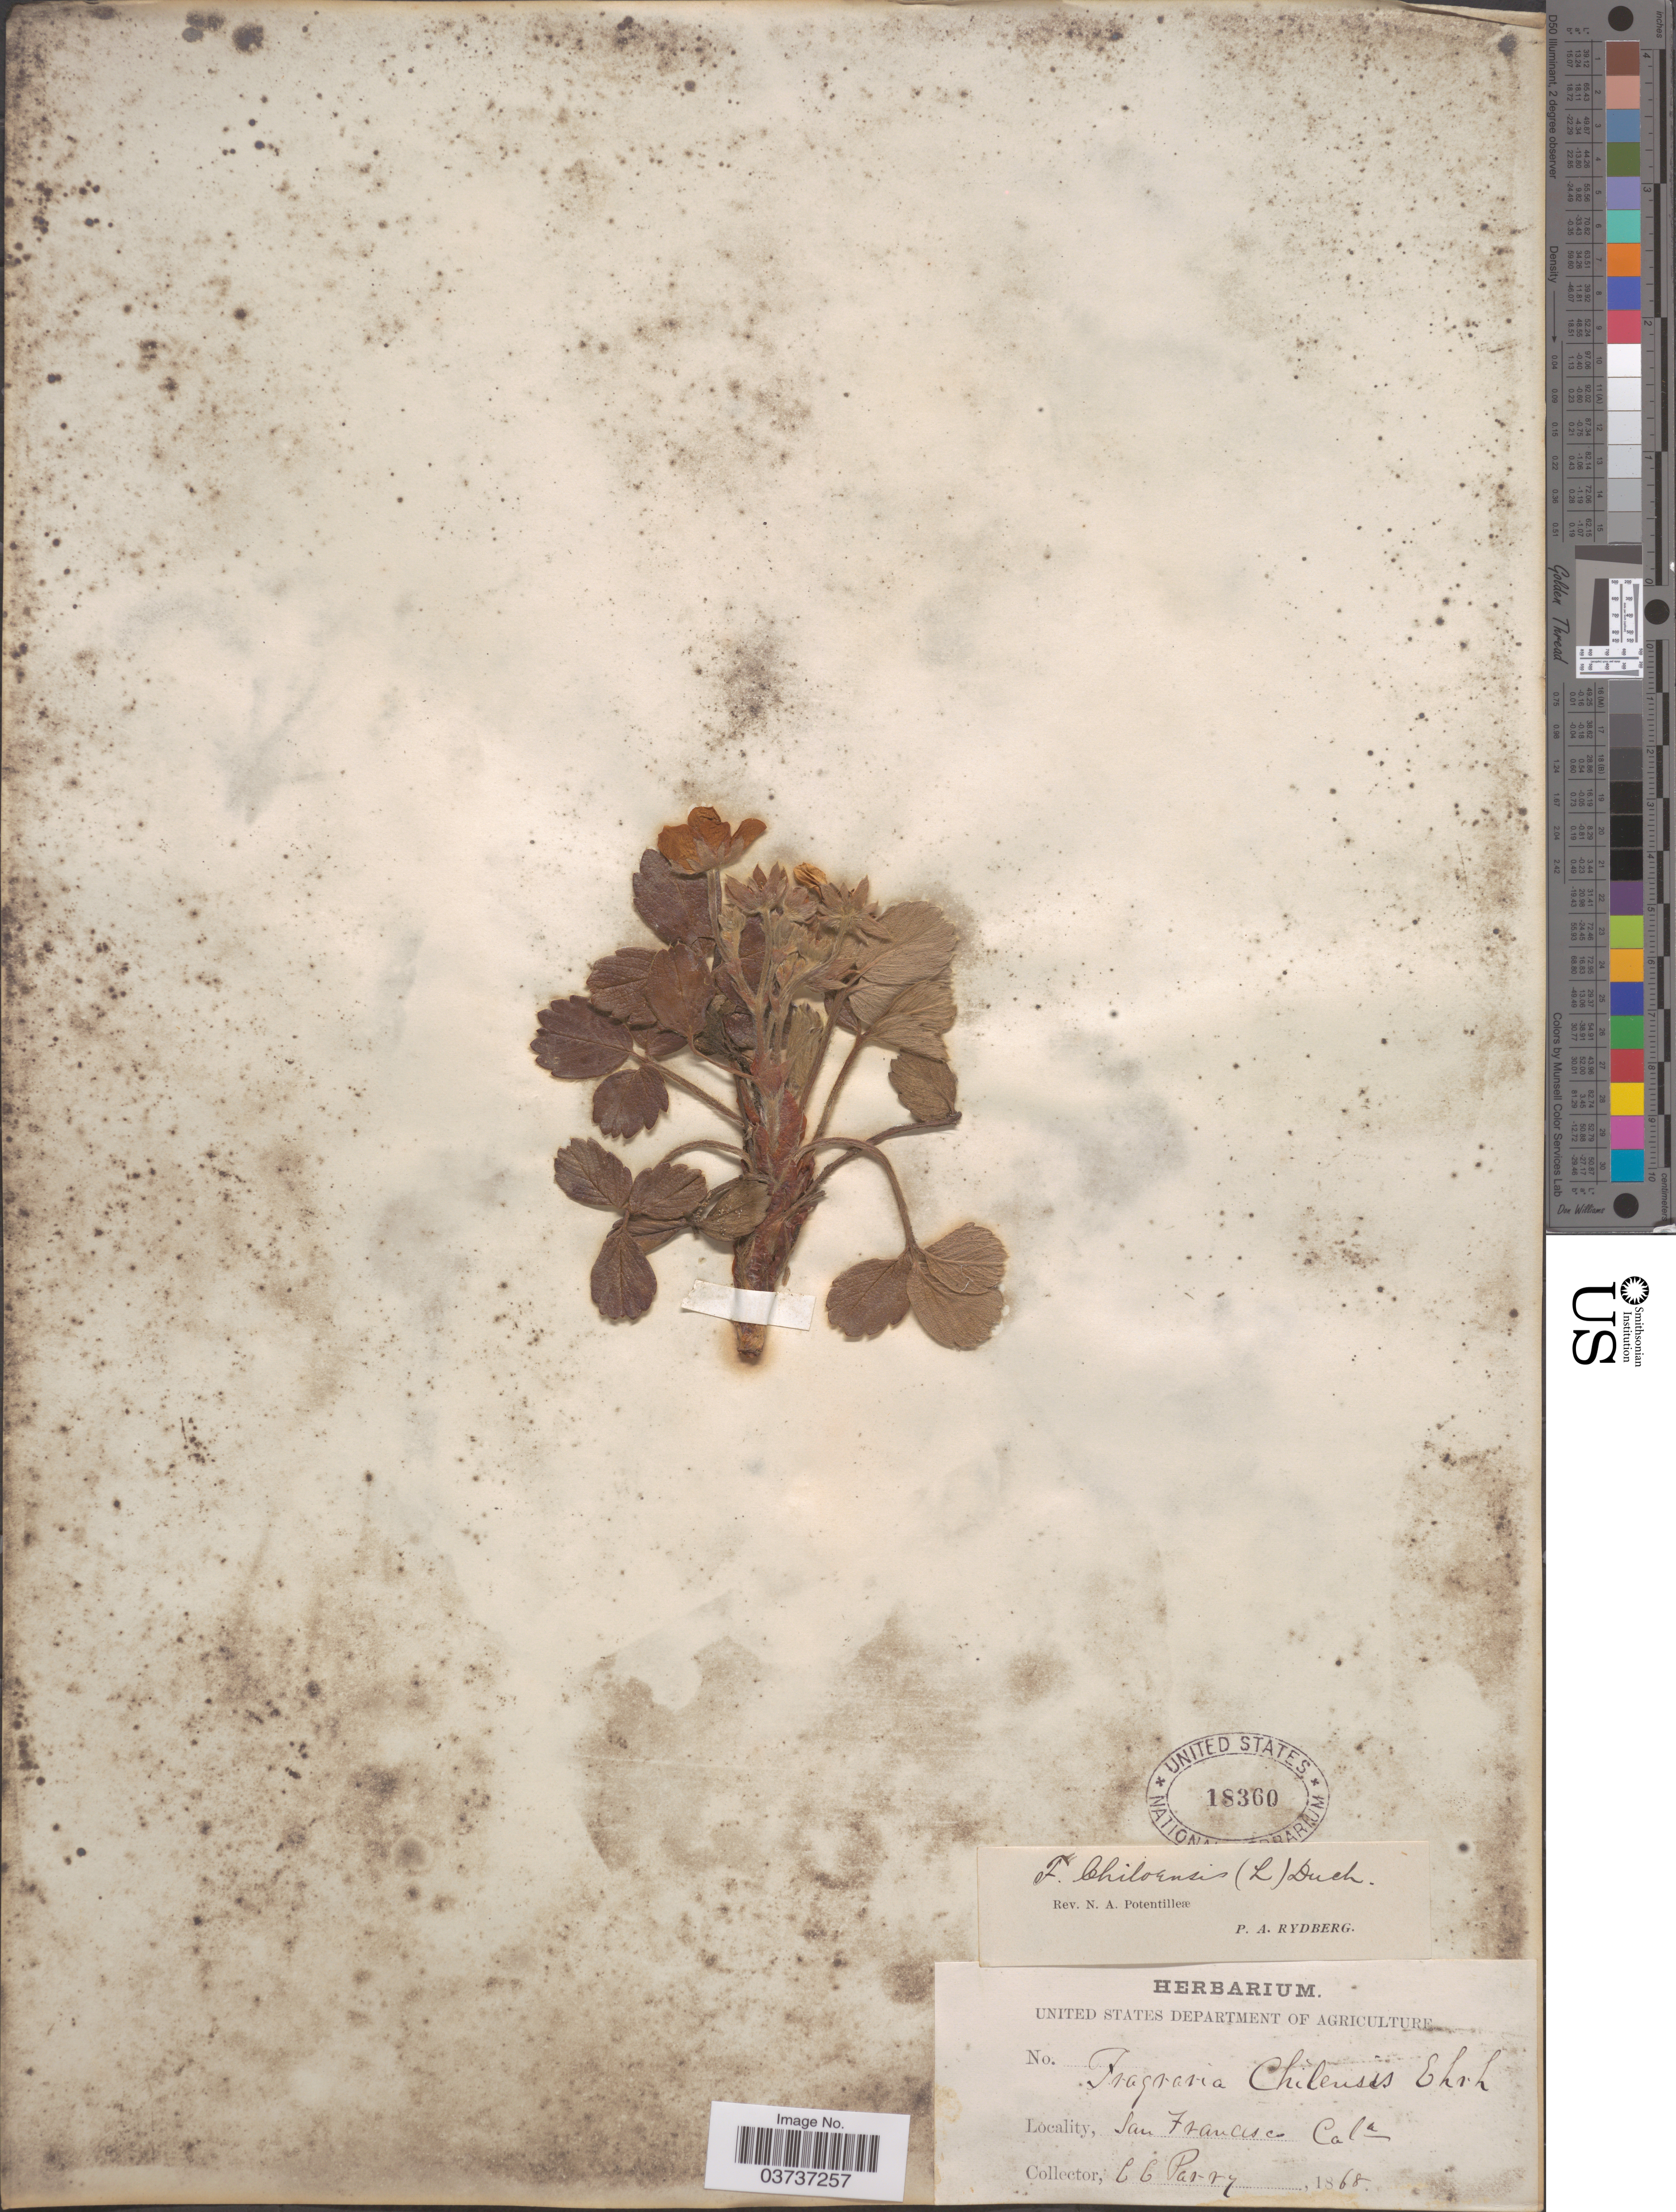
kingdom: Plantae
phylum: Tracheophyta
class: Magnoliopsida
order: Rosales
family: Rosaceae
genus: Fragaria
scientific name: Fragaria chiloensis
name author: (L.) Mill.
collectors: C. C. Parry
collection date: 1868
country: United States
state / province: California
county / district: San Francisco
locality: San Francisco.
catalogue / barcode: US 18360